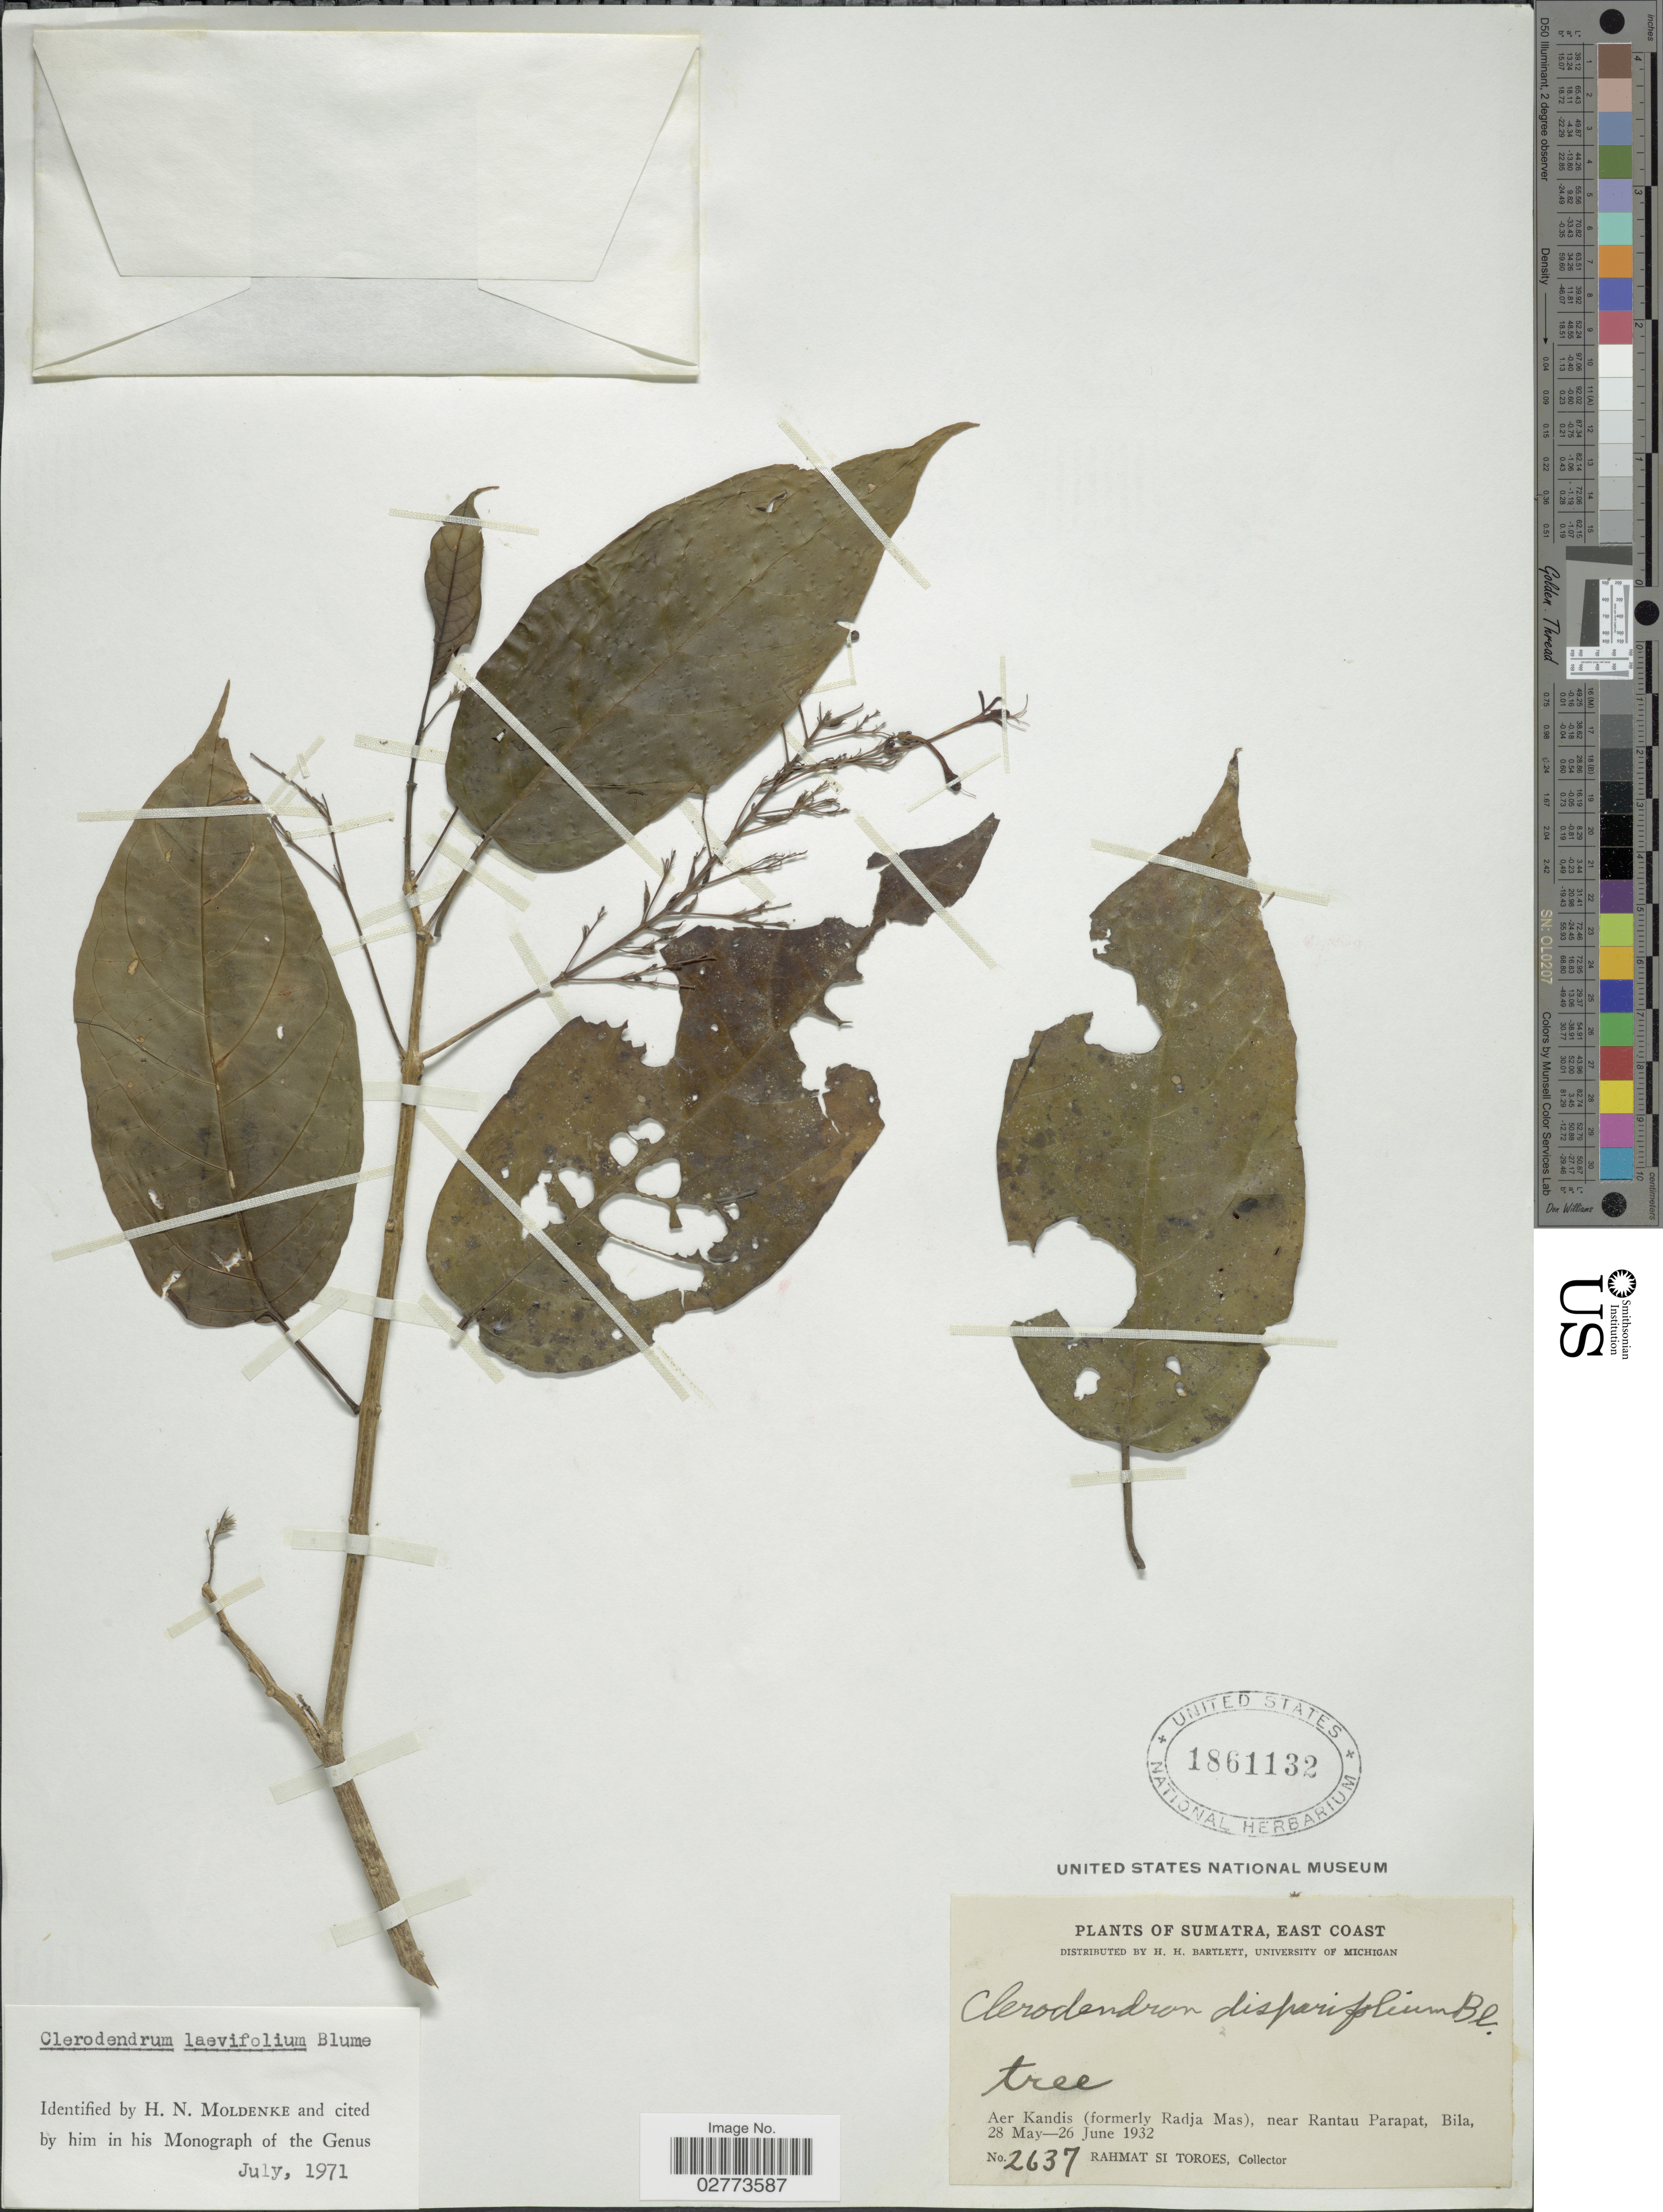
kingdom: Plantae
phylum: Tracheophyta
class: Magnoliopsida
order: Lamiales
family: Lamiaceae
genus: Clerodendrum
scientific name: Clerodendrum laevifolium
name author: Blume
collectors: Rahmat Si Boeea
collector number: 2637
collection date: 1932-05-28/1932-06-26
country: Indonesia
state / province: Sumatra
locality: East Coast. Aer Kandis (formerly Radja Mas), near Rantau Parapat, Bila.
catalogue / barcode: US 1861132